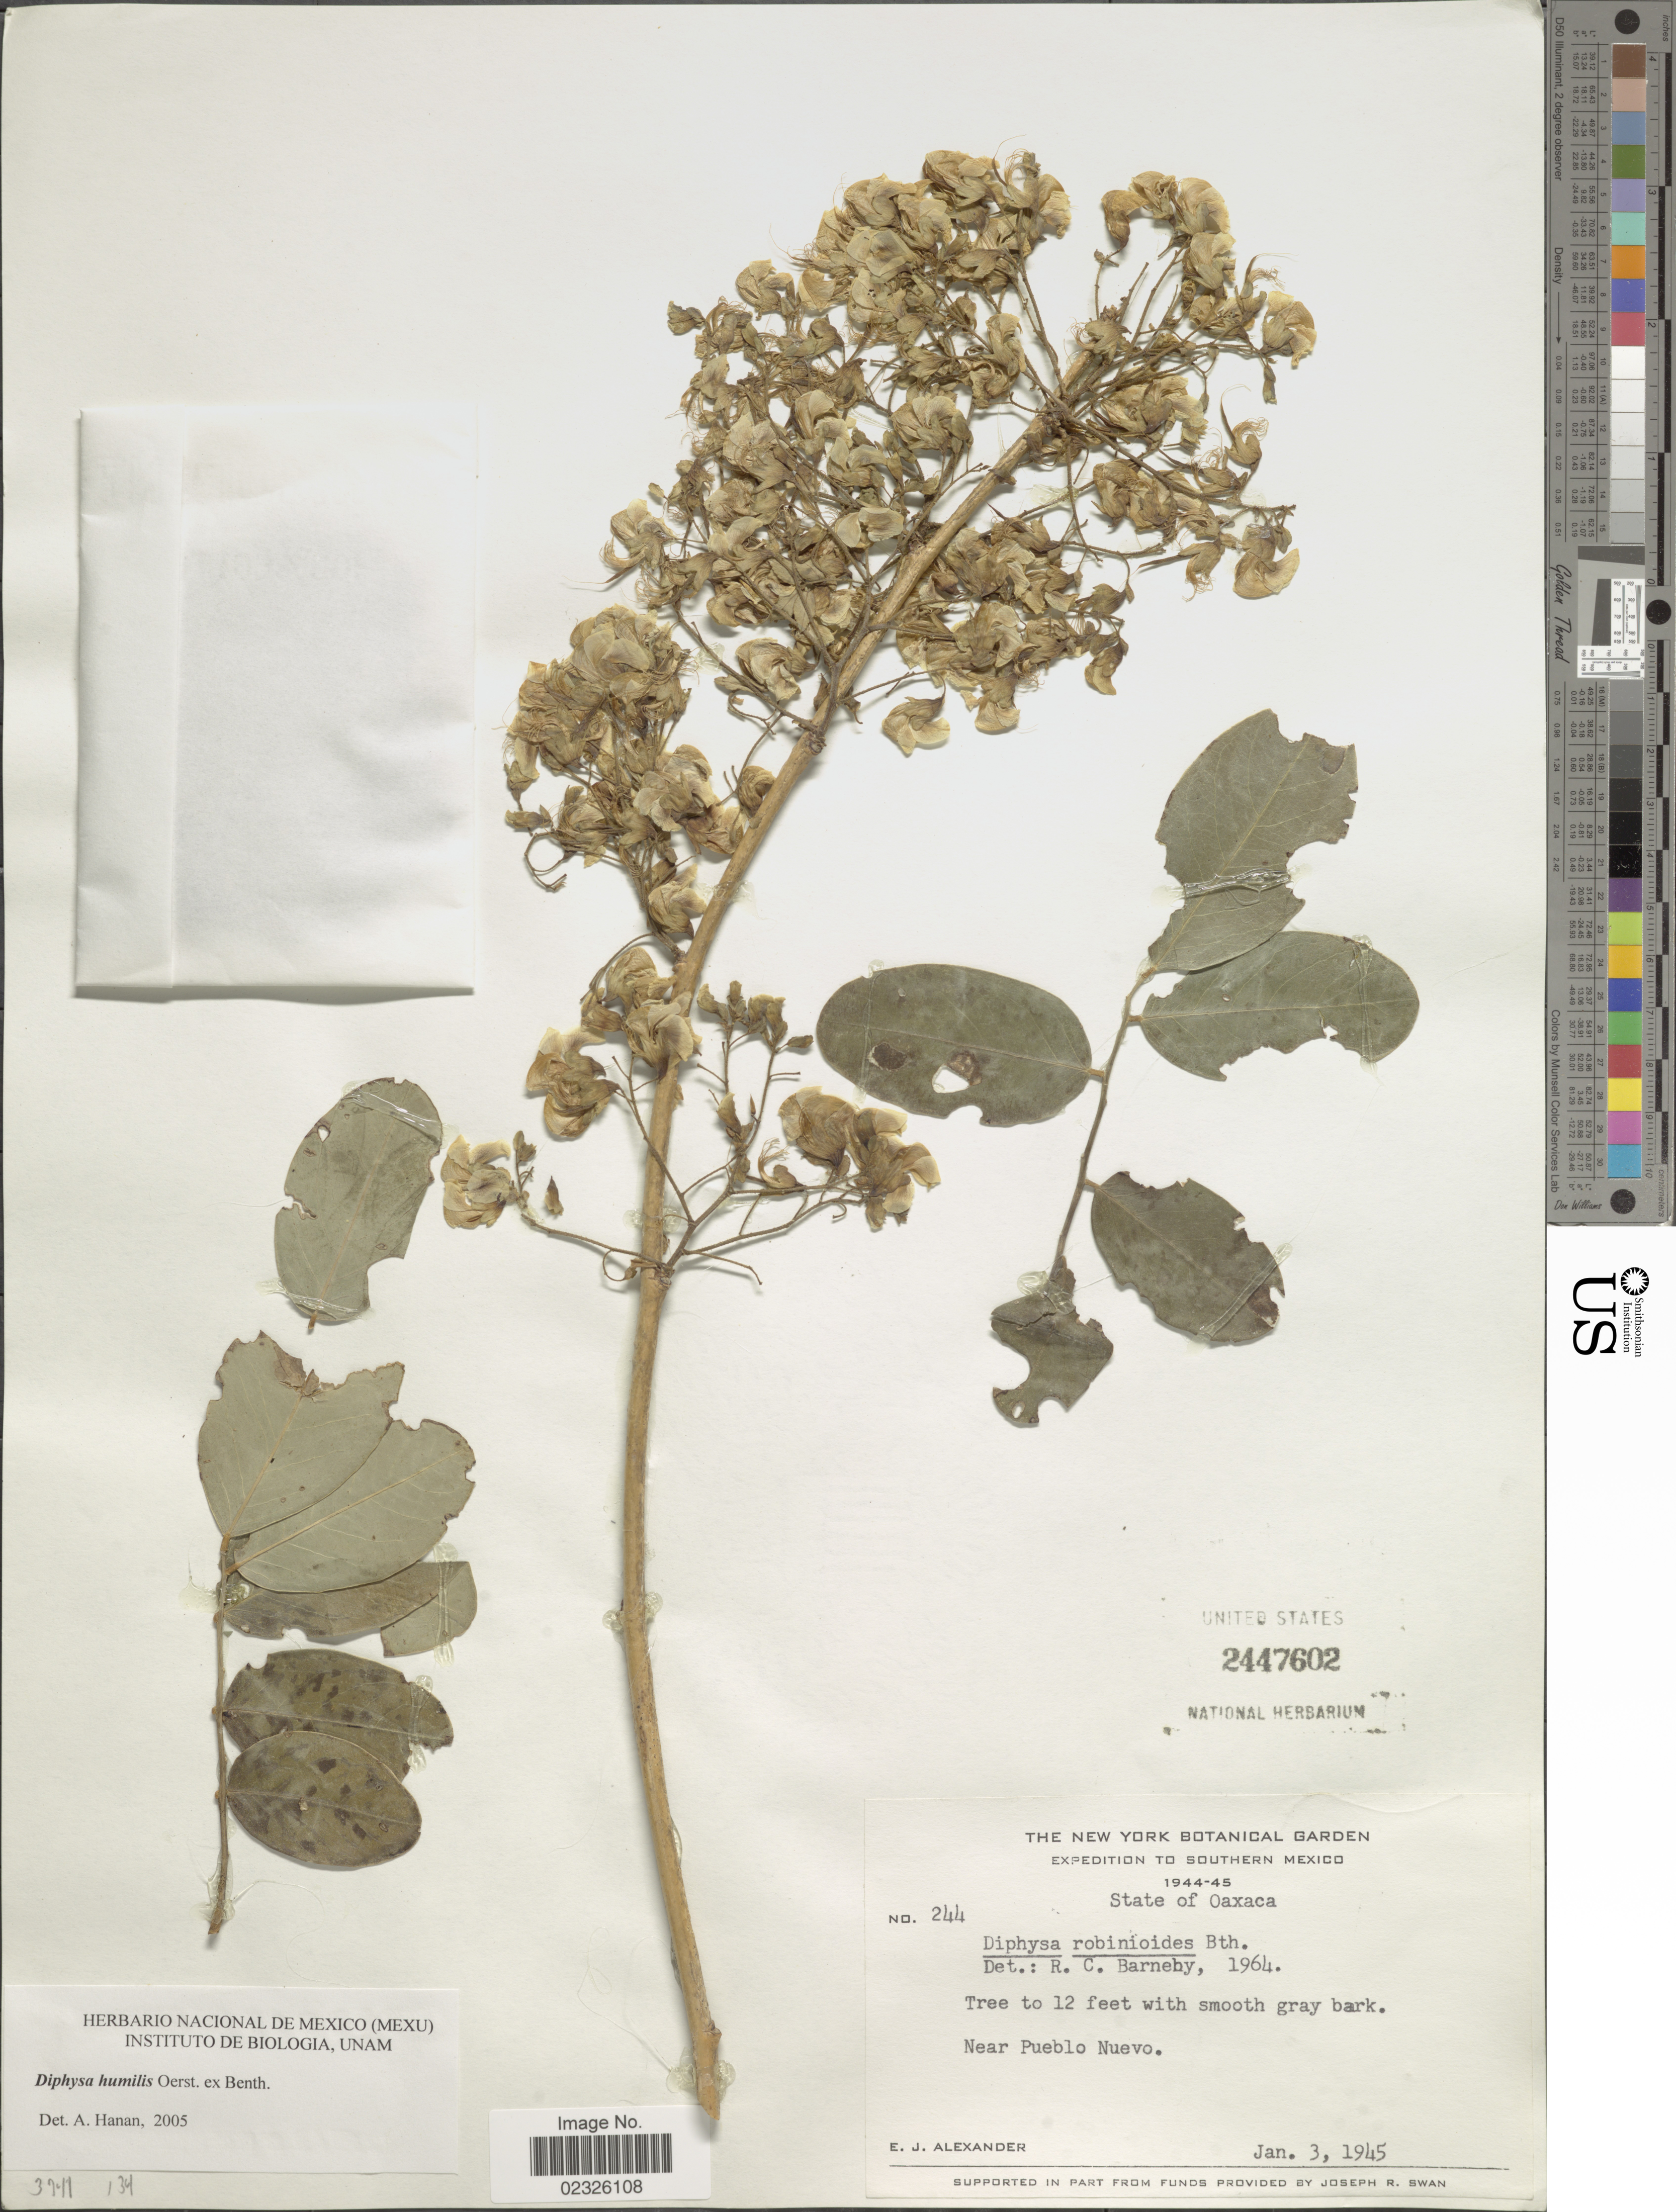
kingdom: Plantae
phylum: Tracheophyta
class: Magnoliopsida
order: Fabales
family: Fabaceae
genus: Diphysa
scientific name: Diphysa humilis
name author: Oerst.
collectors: E. J. Alexander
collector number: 244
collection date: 1945-01-03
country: Mexico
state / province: Oaxaca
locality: Southern Mexico, Near Pueblo Nuevo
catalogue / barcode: US 2447602